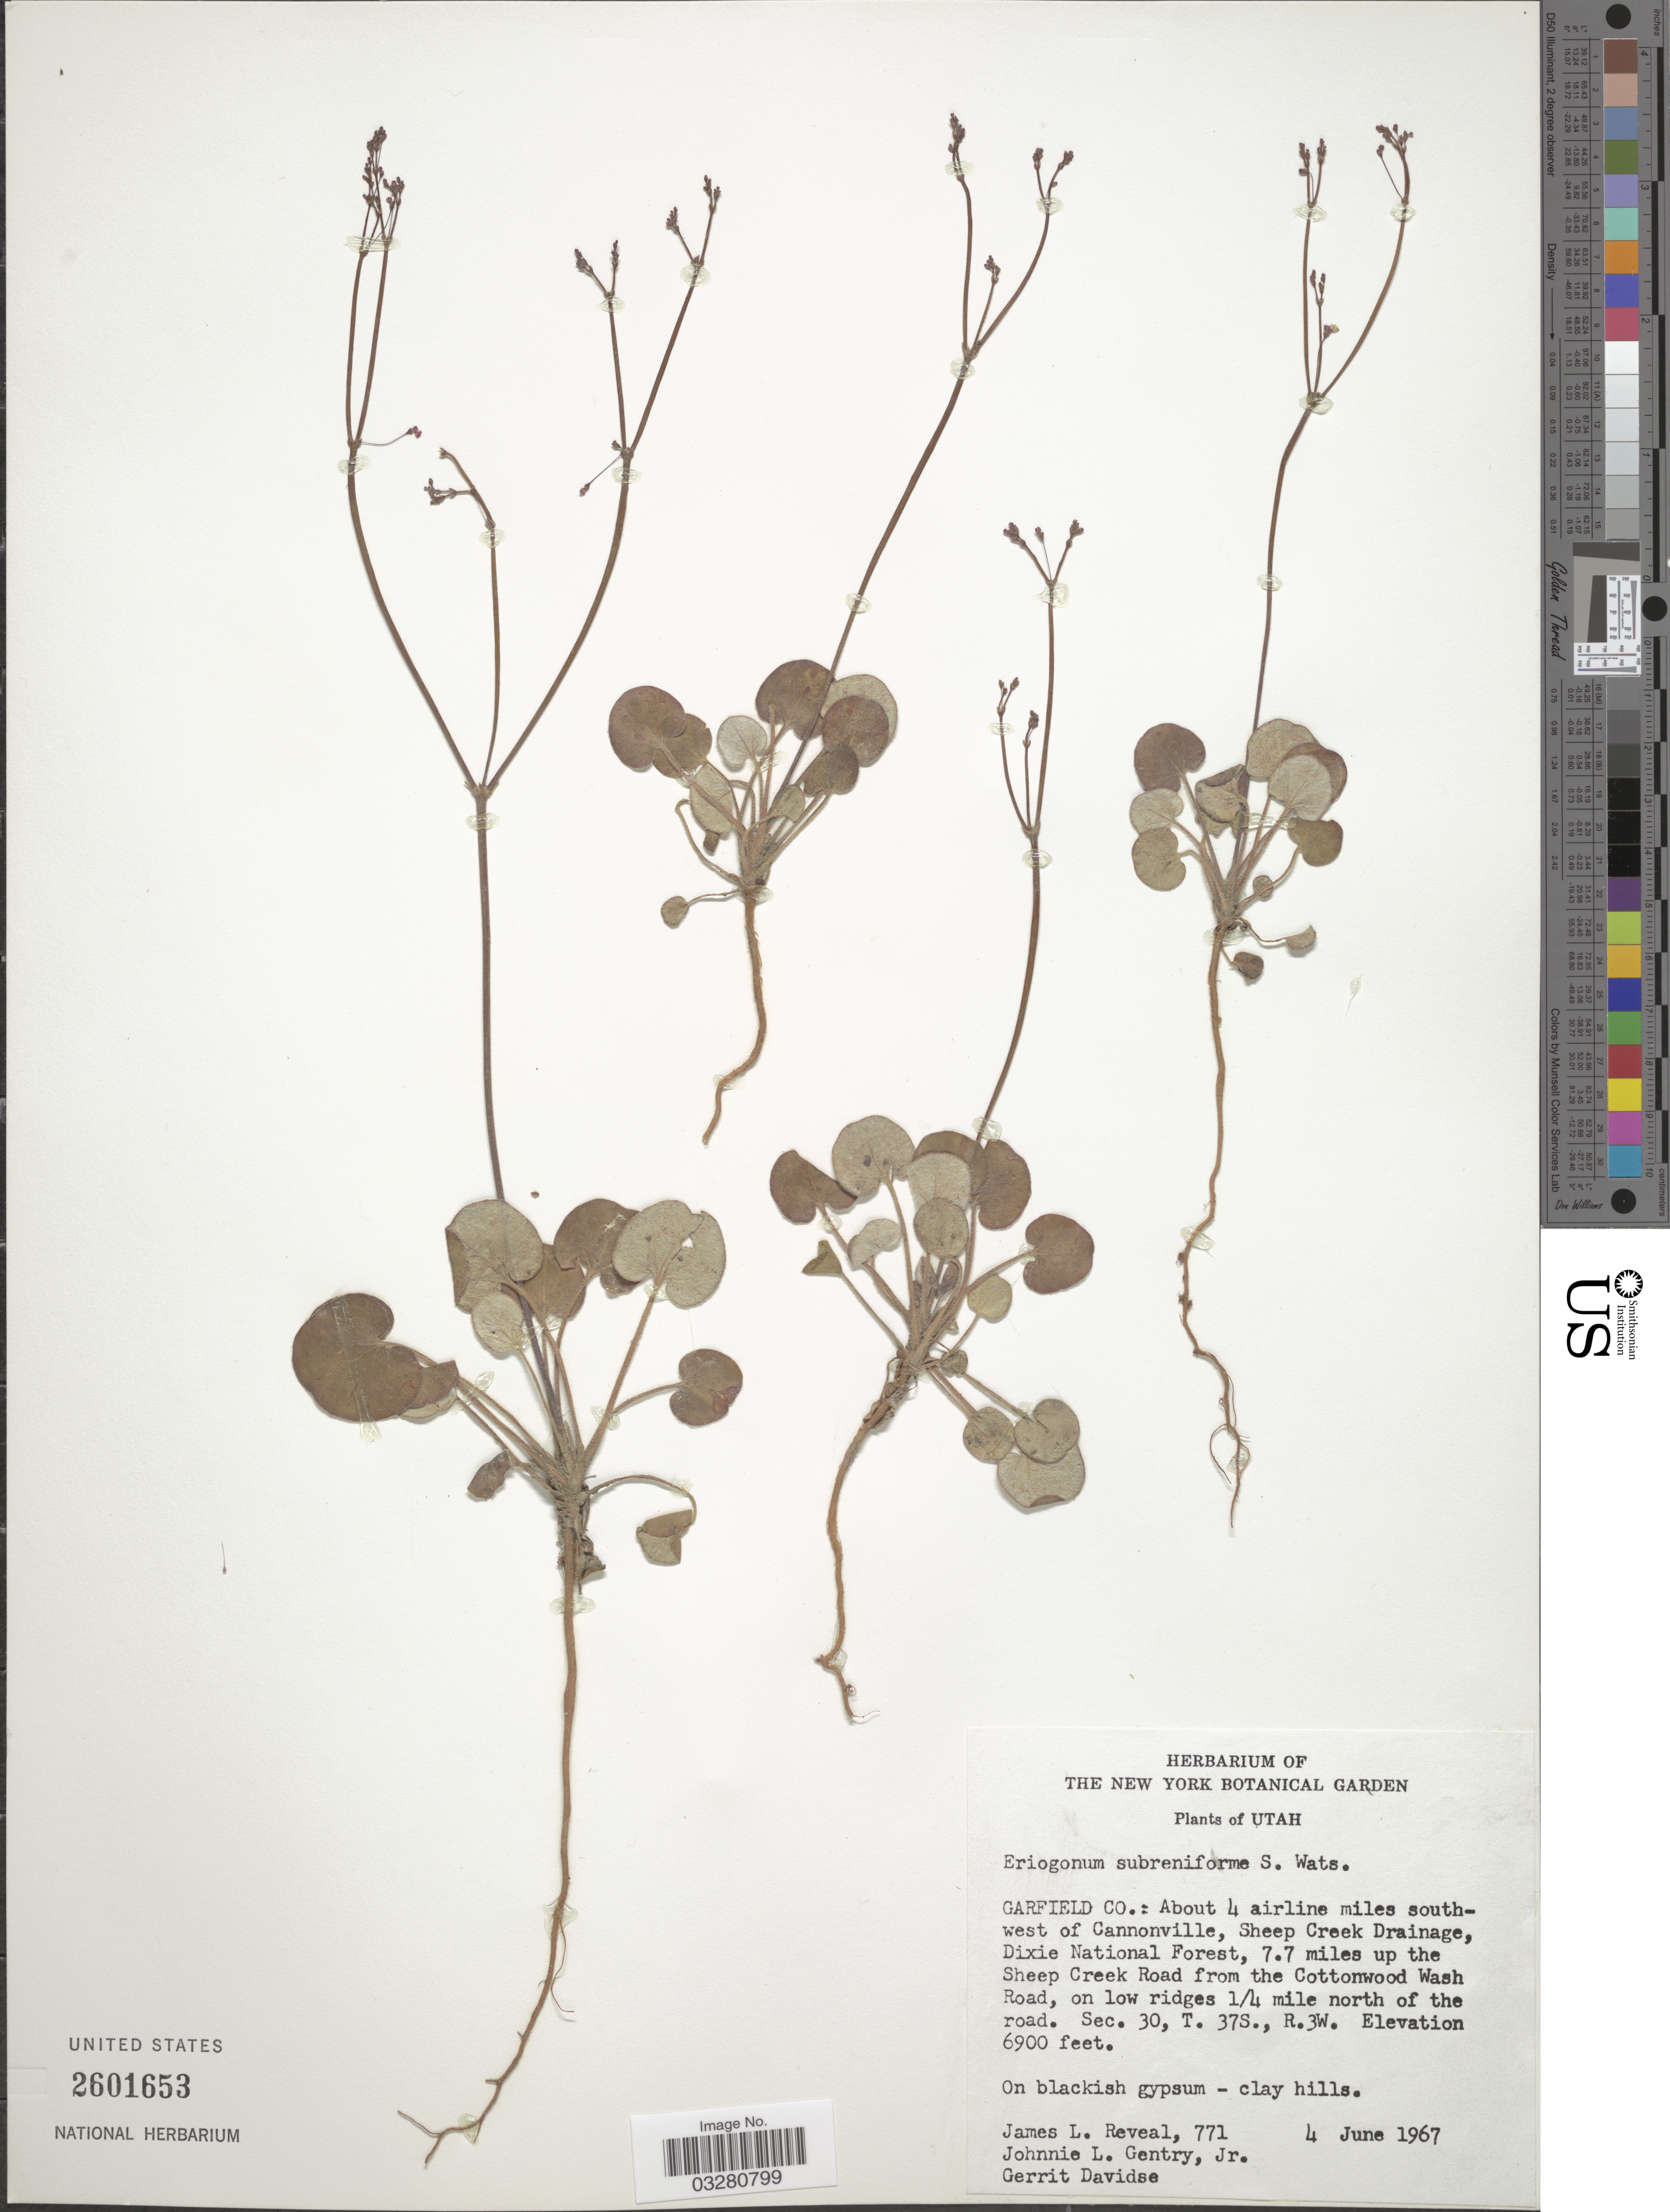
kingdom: Plantae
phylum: Tracheophyta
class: Magnoliopsida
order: Caryophyllales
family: Polygonaceae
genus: Eriogonum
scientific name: Eriogonum subreniforme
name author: S. Watson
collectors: J. L. Reveal, J. L. Gentry & G. Davidse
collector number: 771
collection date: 1967-06-04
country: United States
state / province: Utah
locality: Garfield Co.: About 4 airline miles southwest of Cannonville, Sheep Creek Drainaga, Dixie National Forest, 7.7 miles up the Sheep Creek Road from the Cottonwood Wash Road, on low ridges 1/4 mile north of the road. Sec. 30, T. 37S., R.3W.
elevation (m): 2103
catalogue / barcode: US 2601653